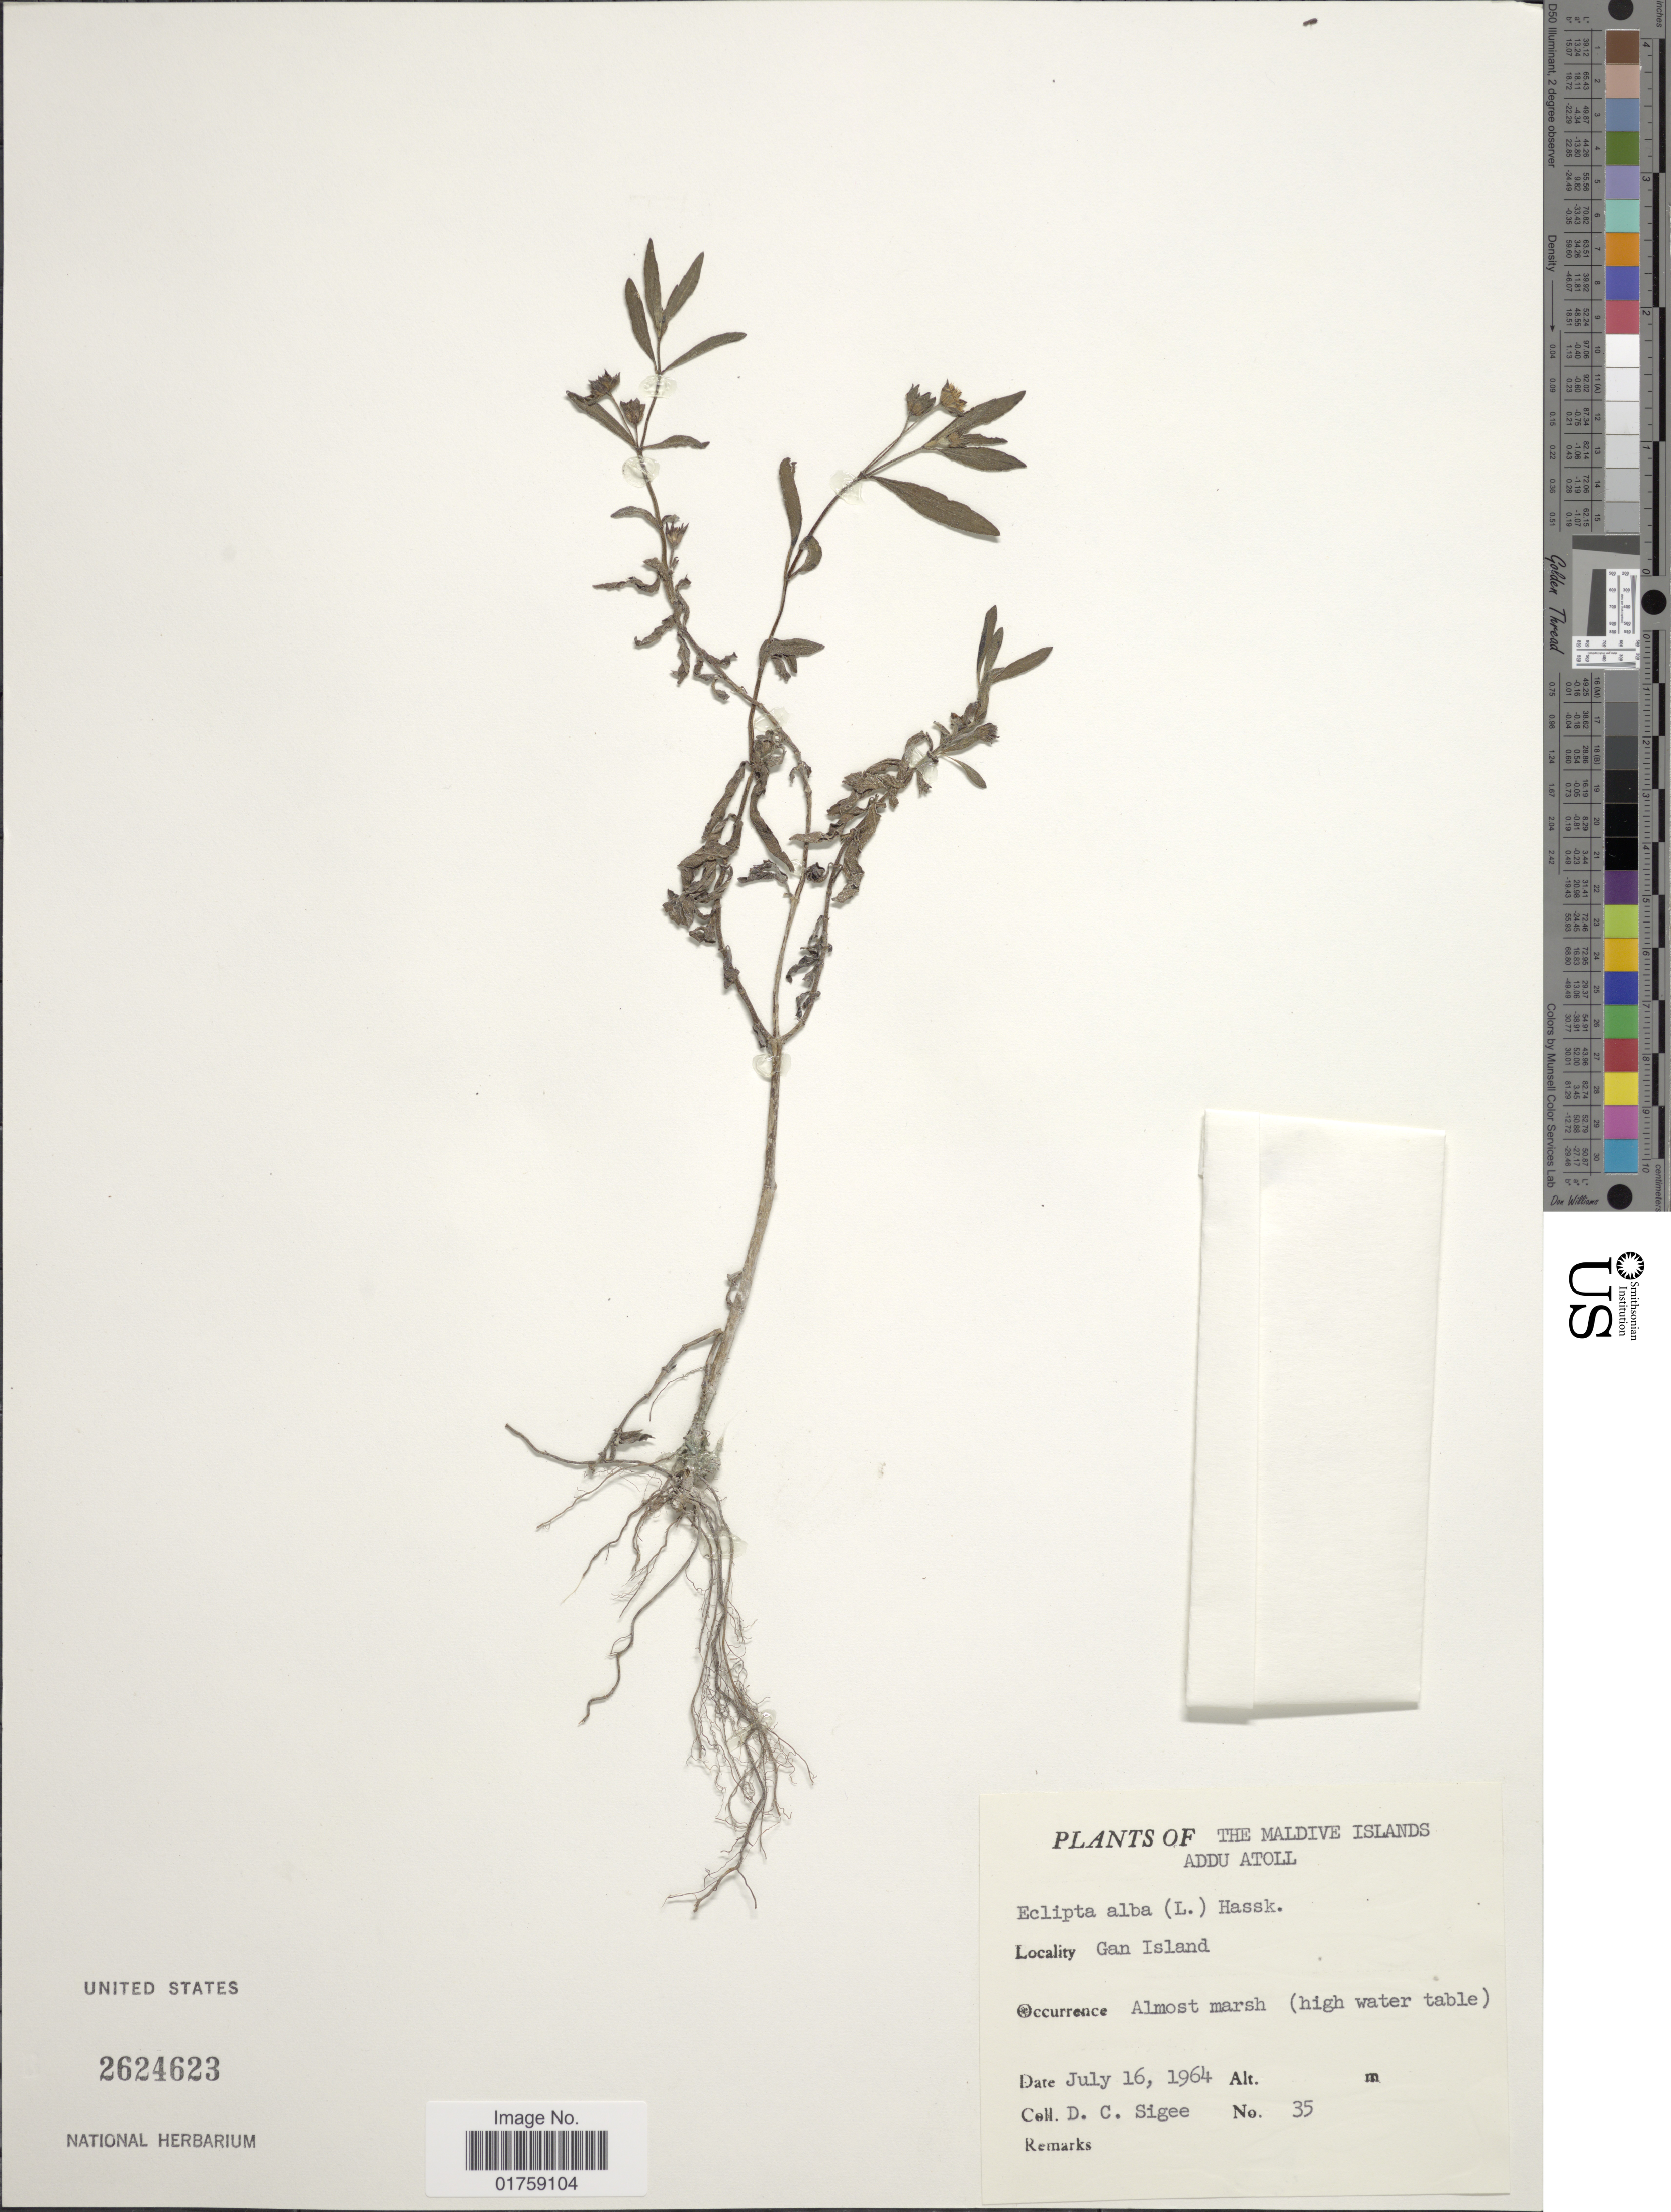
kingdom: Plantae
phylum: Tracheophyta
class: Magnoliopsida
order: Asterales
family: Asteraceae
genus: Eclipta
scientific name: Eclipta prostrata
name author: (L.) L.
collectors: D. C. Sigee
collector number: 35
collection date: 1964-07-16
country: Maldive Islands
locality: The Maldive Islands. Addu Atoll. Gan Island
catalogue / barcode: US 2624623